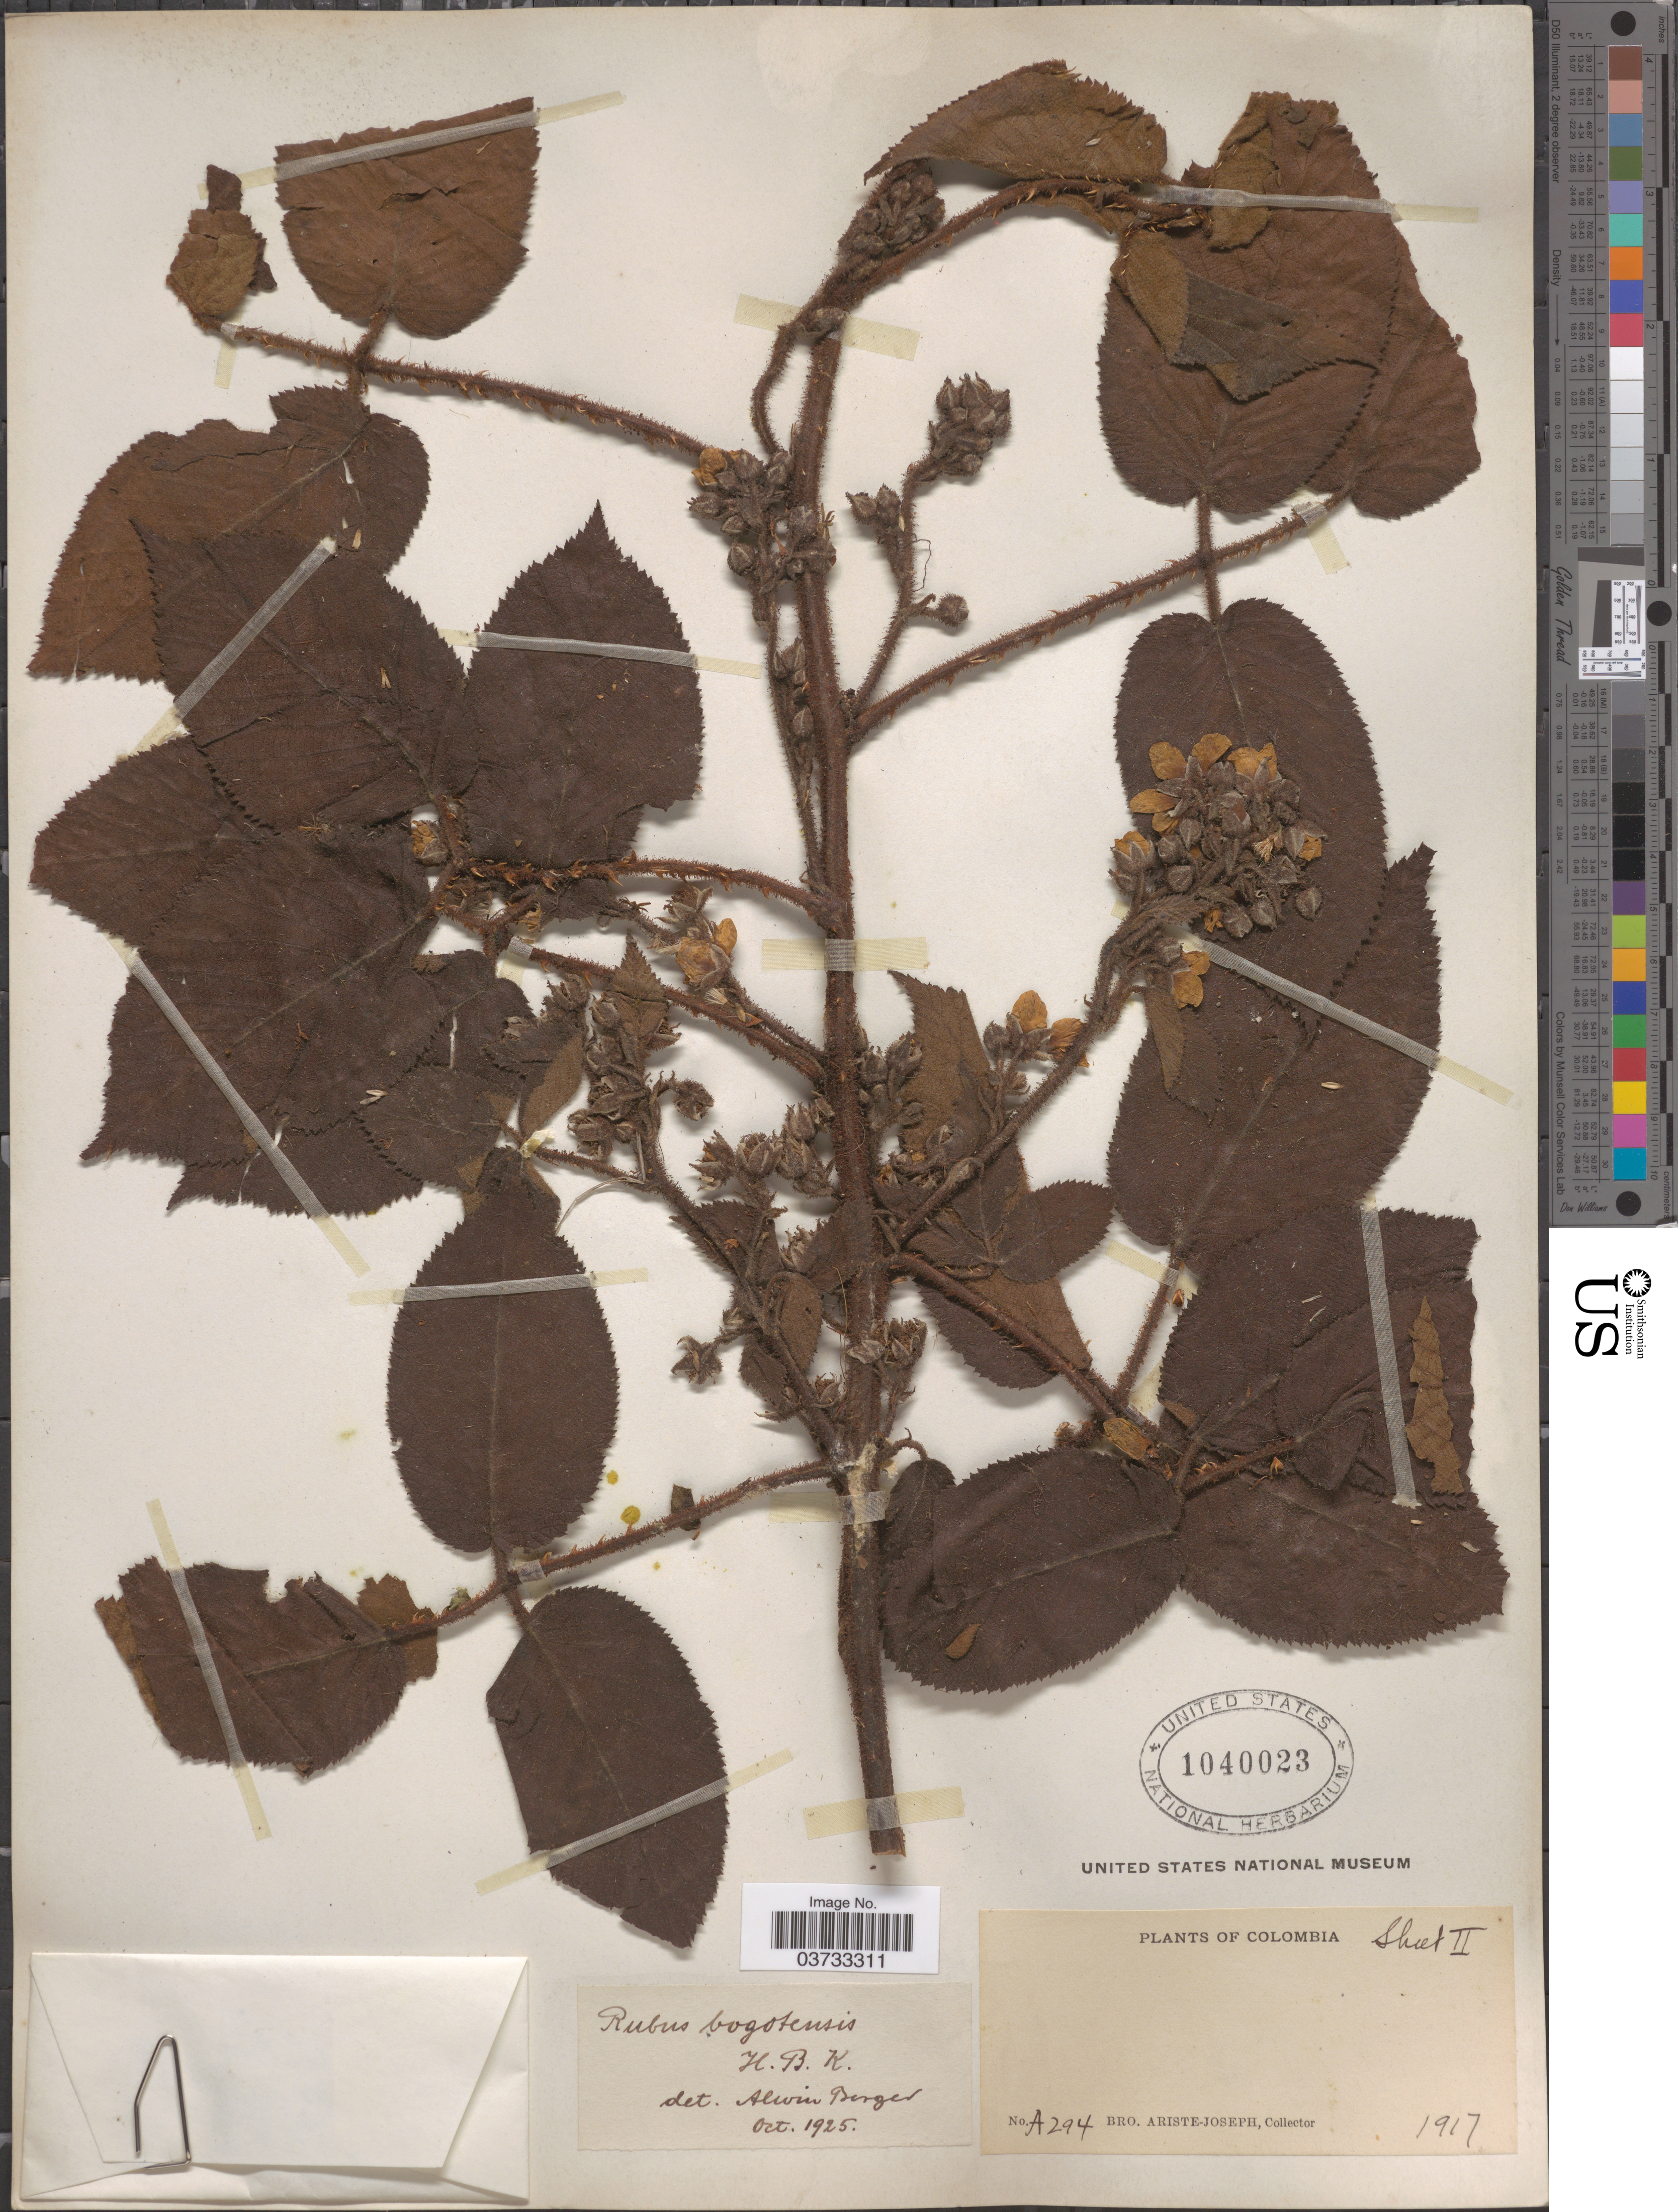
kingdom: Plantae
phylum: Tracheophyta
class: Magnoliopsida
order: Rosales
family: Rosaceae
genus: Rubus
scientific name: Rubus bogotensis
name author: Kunth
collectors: Bro. Ariste-Joseph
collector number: A294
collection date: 1917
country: Colombia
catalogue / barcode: US 1040023